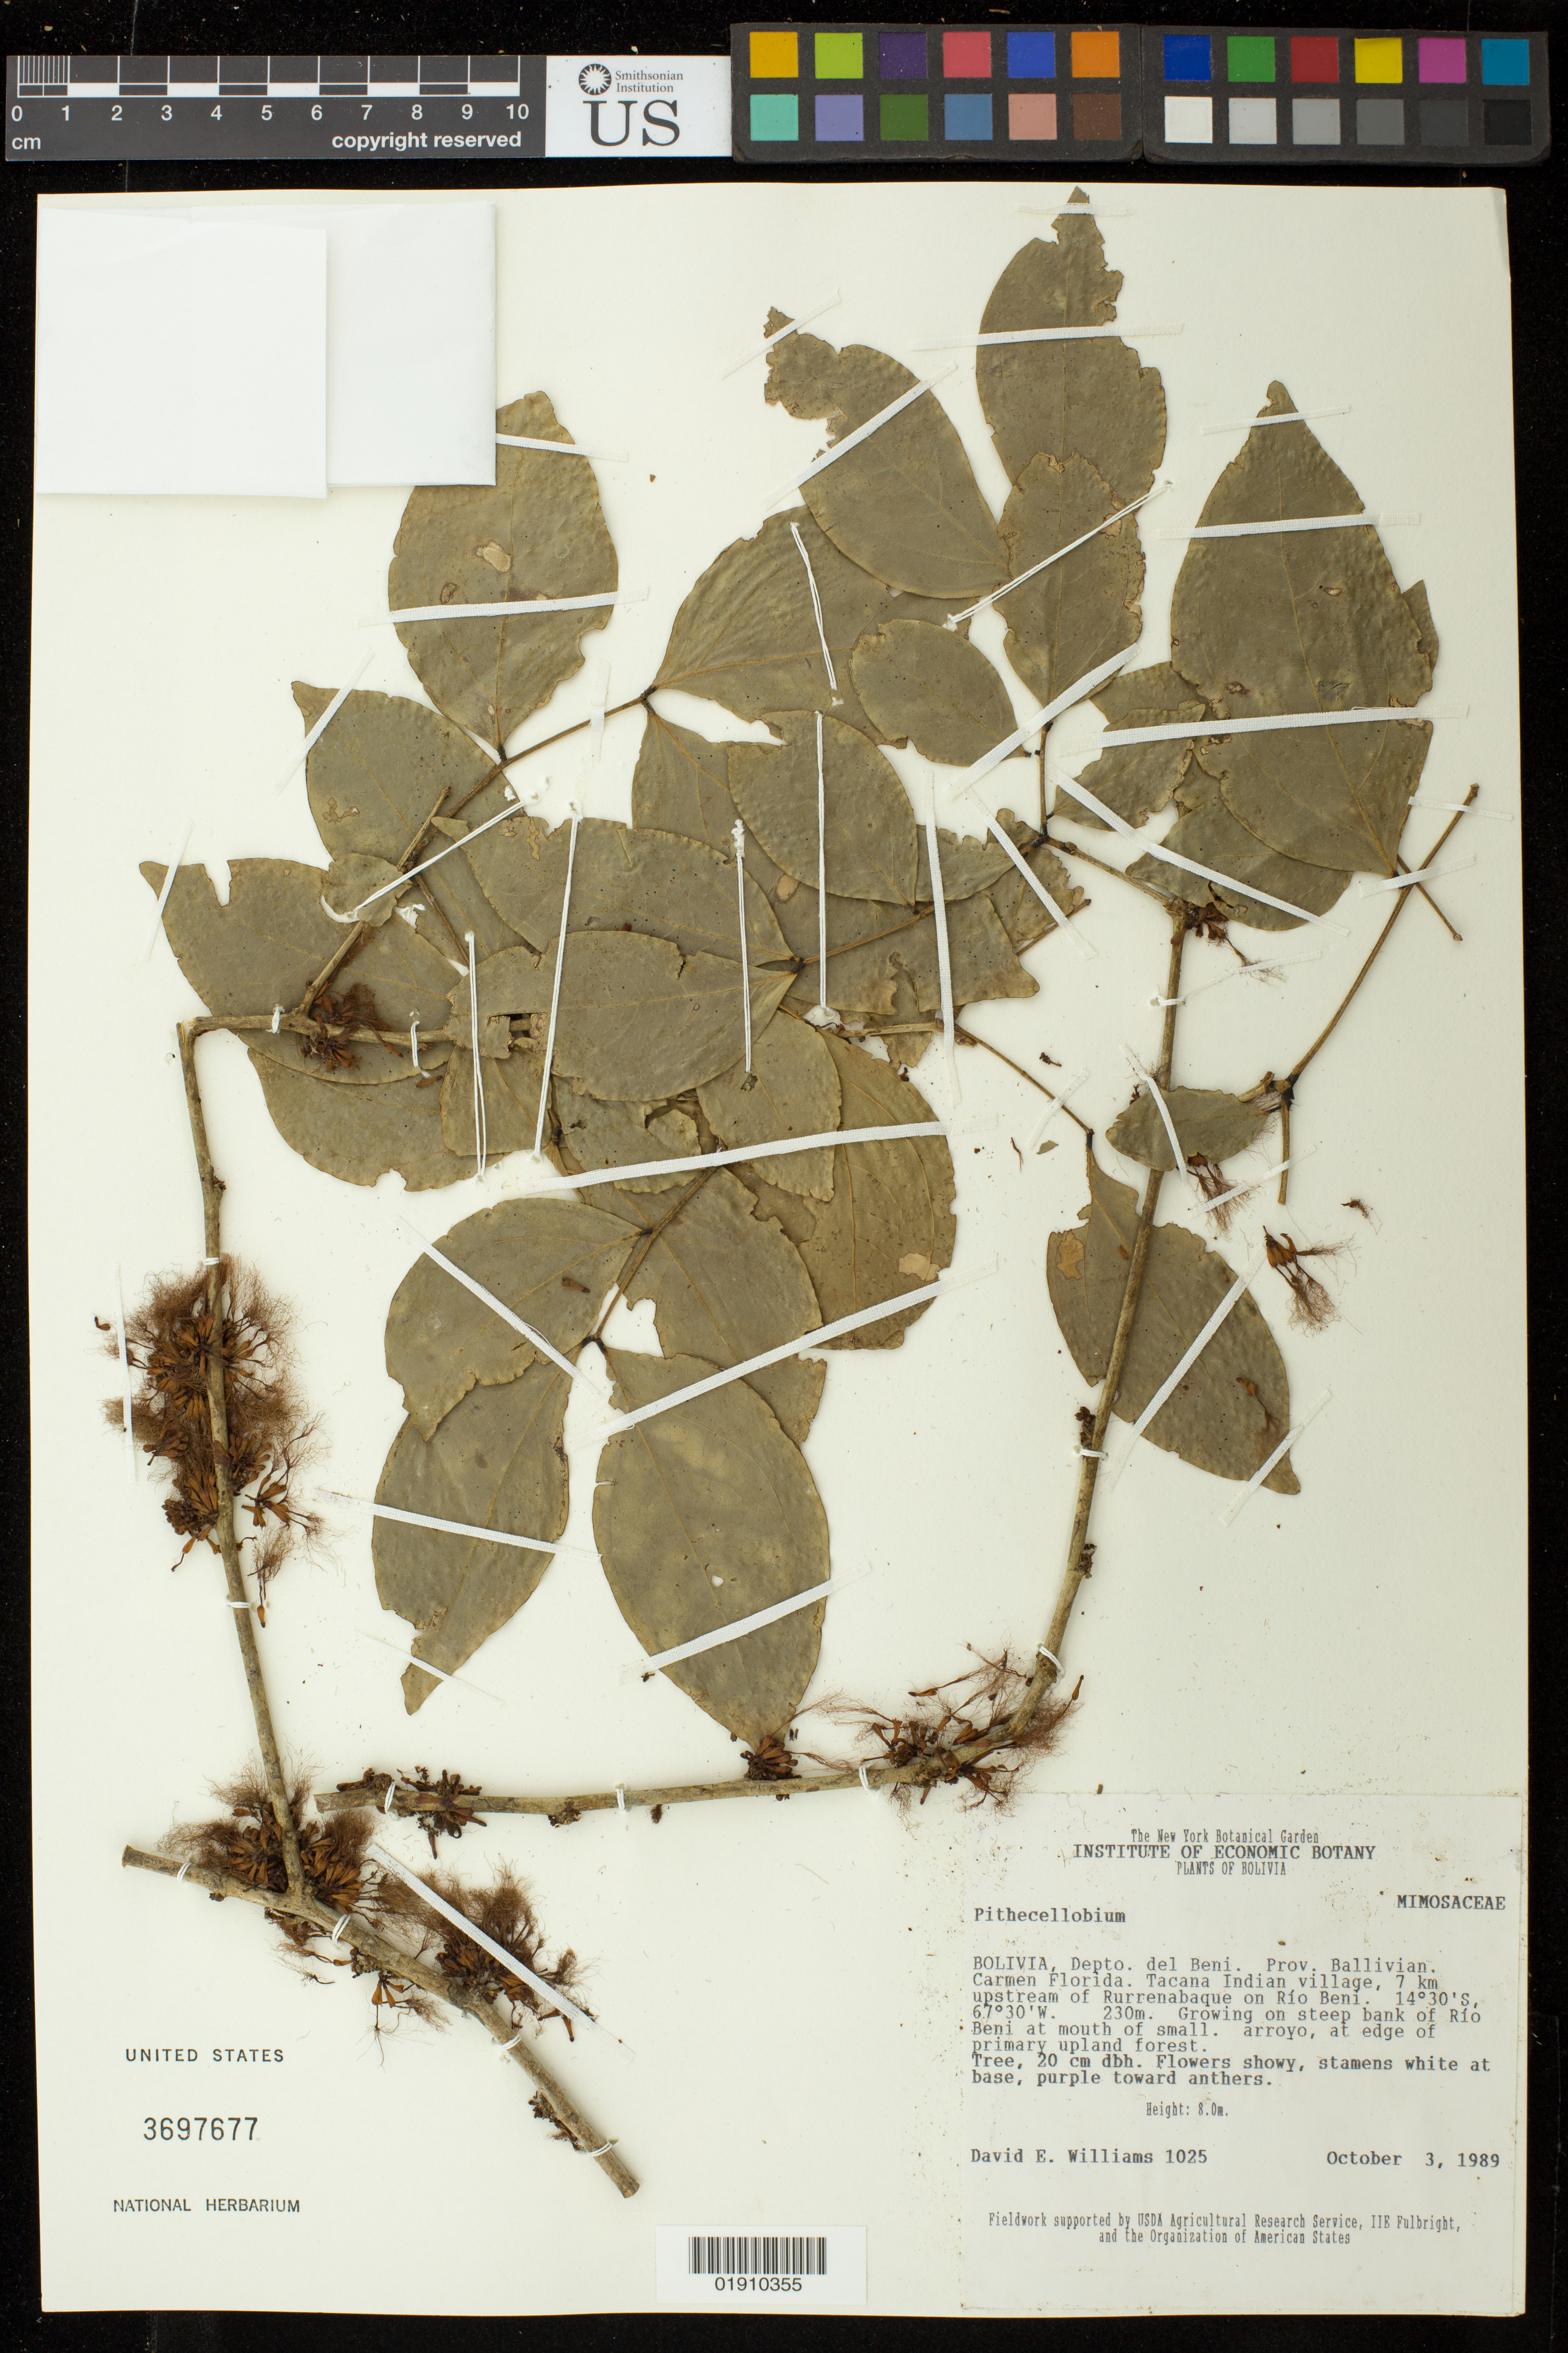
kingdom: Plantae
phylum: Tracheophyta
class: Magnoliopsida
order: Fabales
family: Fabaceae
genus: Pithecellobium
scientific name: Pithecellobium sp.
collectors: D. E. Williams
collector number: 1025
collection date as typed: October 3, 1989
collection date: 1989-10-03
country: Bolivia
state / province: Beni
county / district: General José Ballivián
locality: Carmen Florida. Tacana Indian village, 7 km upstream of Rurrenabaque on Rio Beni.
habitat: Growing on steep bank of Rio Beni at mouth of small. arroyo, at edge of primary upland forest.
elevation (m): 230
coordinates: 14 30 0 S, 67 30 0 W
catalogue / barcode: US 3697677